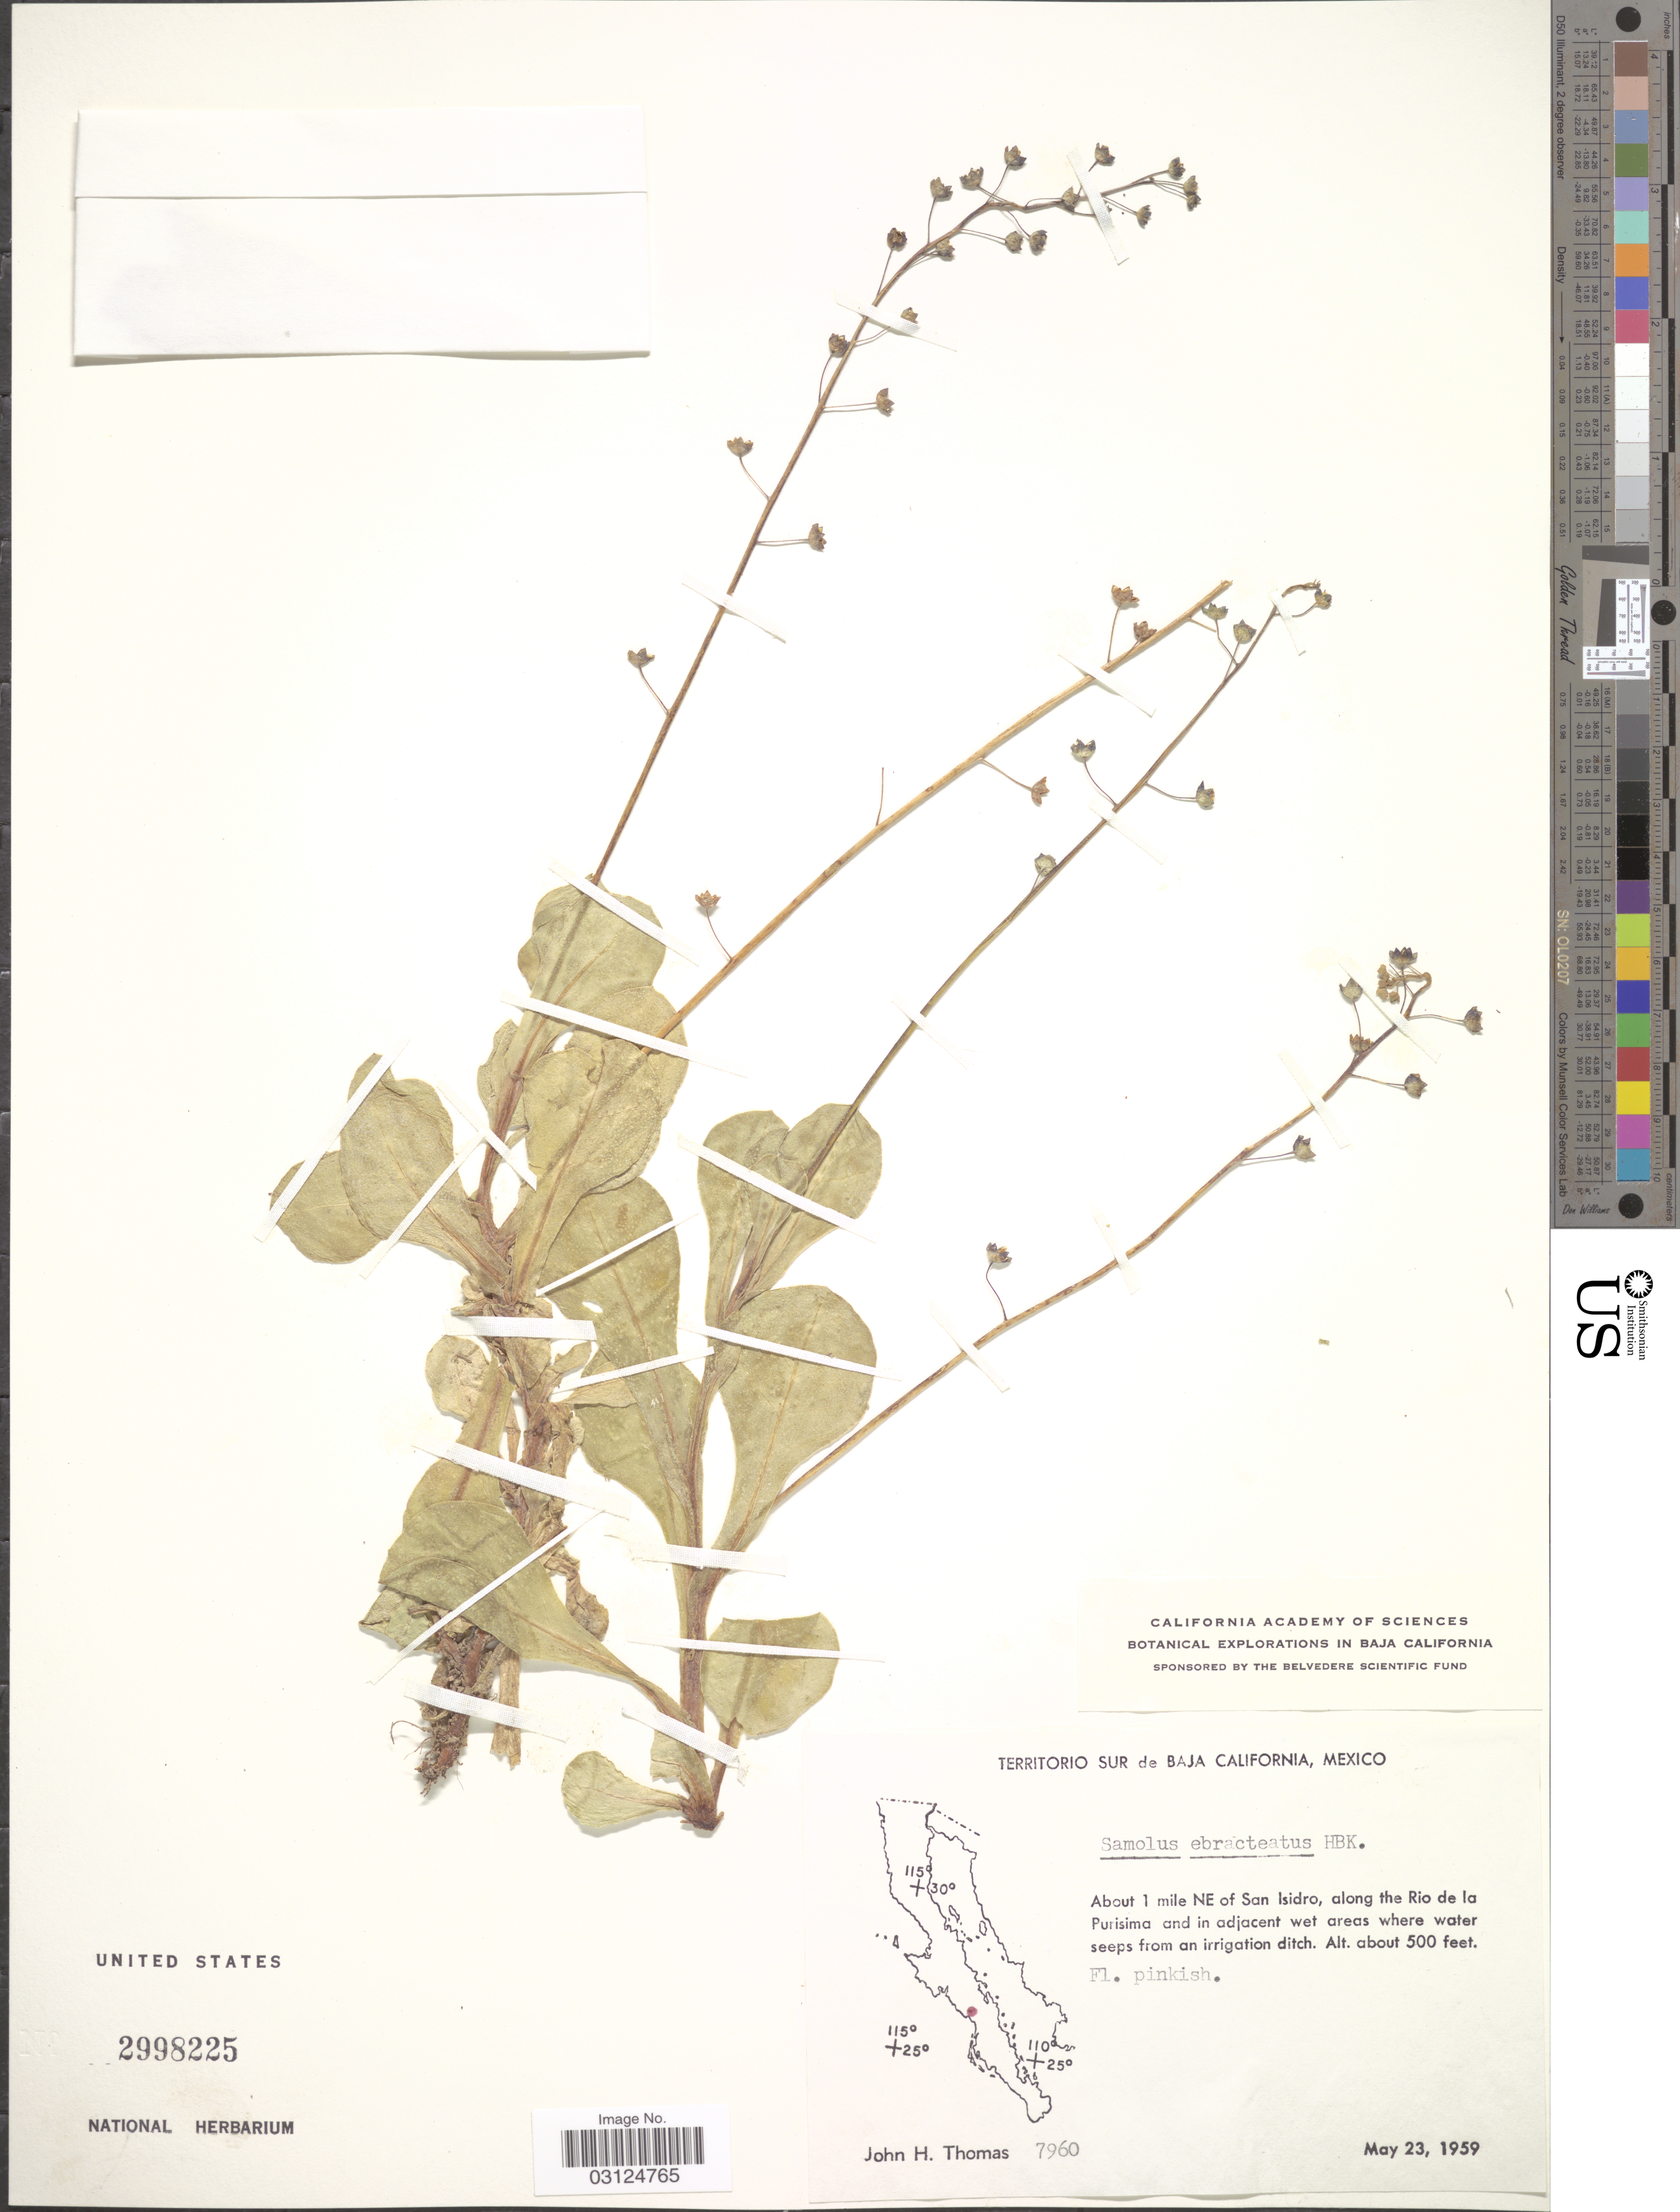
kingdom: Plantae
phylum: Tracheophyta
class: Magnoliopsida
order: Ericales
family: Primulaceae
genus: Samolus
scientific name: Samolus ebracteatus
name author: Kunth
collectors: J. H. Thomas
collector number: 7960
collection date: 1959-05-23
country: Mexico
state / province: Baja California Sur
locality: About 1 mile NE of San Isidro, along the Rio de la Purisima and in adjacent wet areas where water seeps from an irrigation ditch.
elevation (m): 152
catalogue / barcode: US 2998225